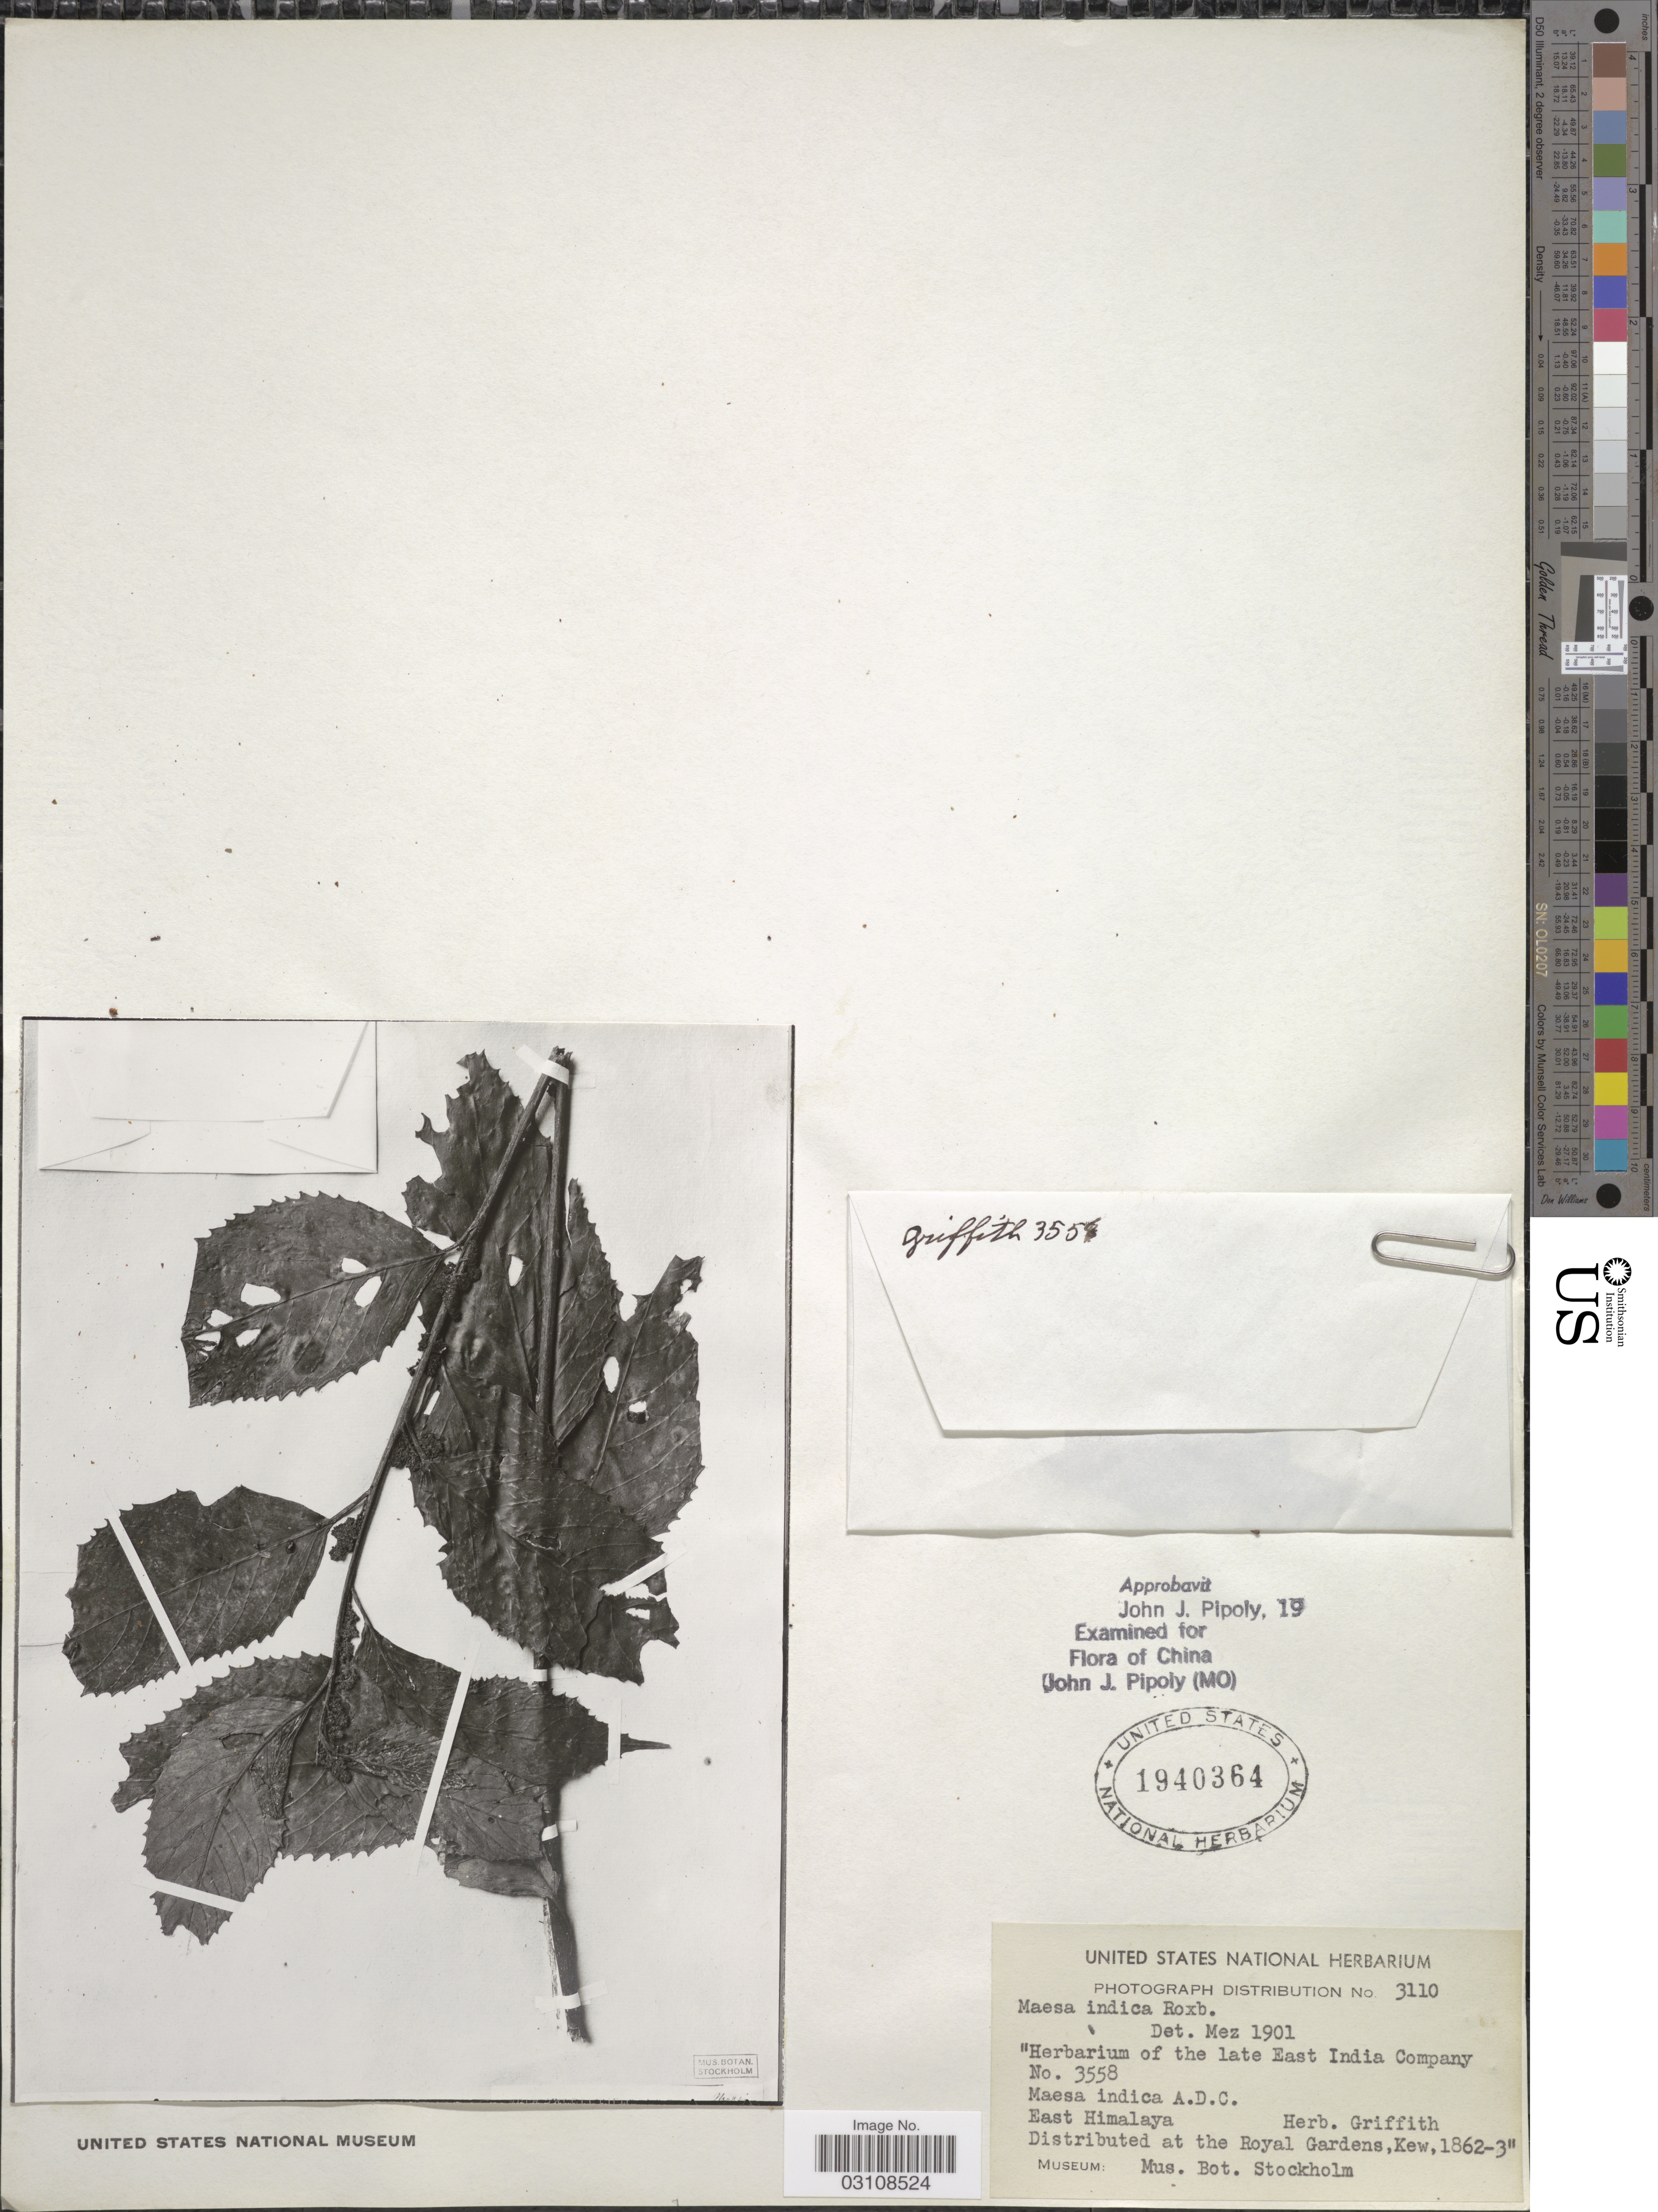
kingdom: Plantae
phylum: Tracheophyta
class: Magnoliopsida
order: Ericales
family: Primulaceae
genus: Maesa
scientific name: Maesa indica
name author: (Roxb.) A. DC.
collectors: ex herb. Griffith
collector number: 3558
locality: East Himalaya.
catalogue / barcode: US 1940364